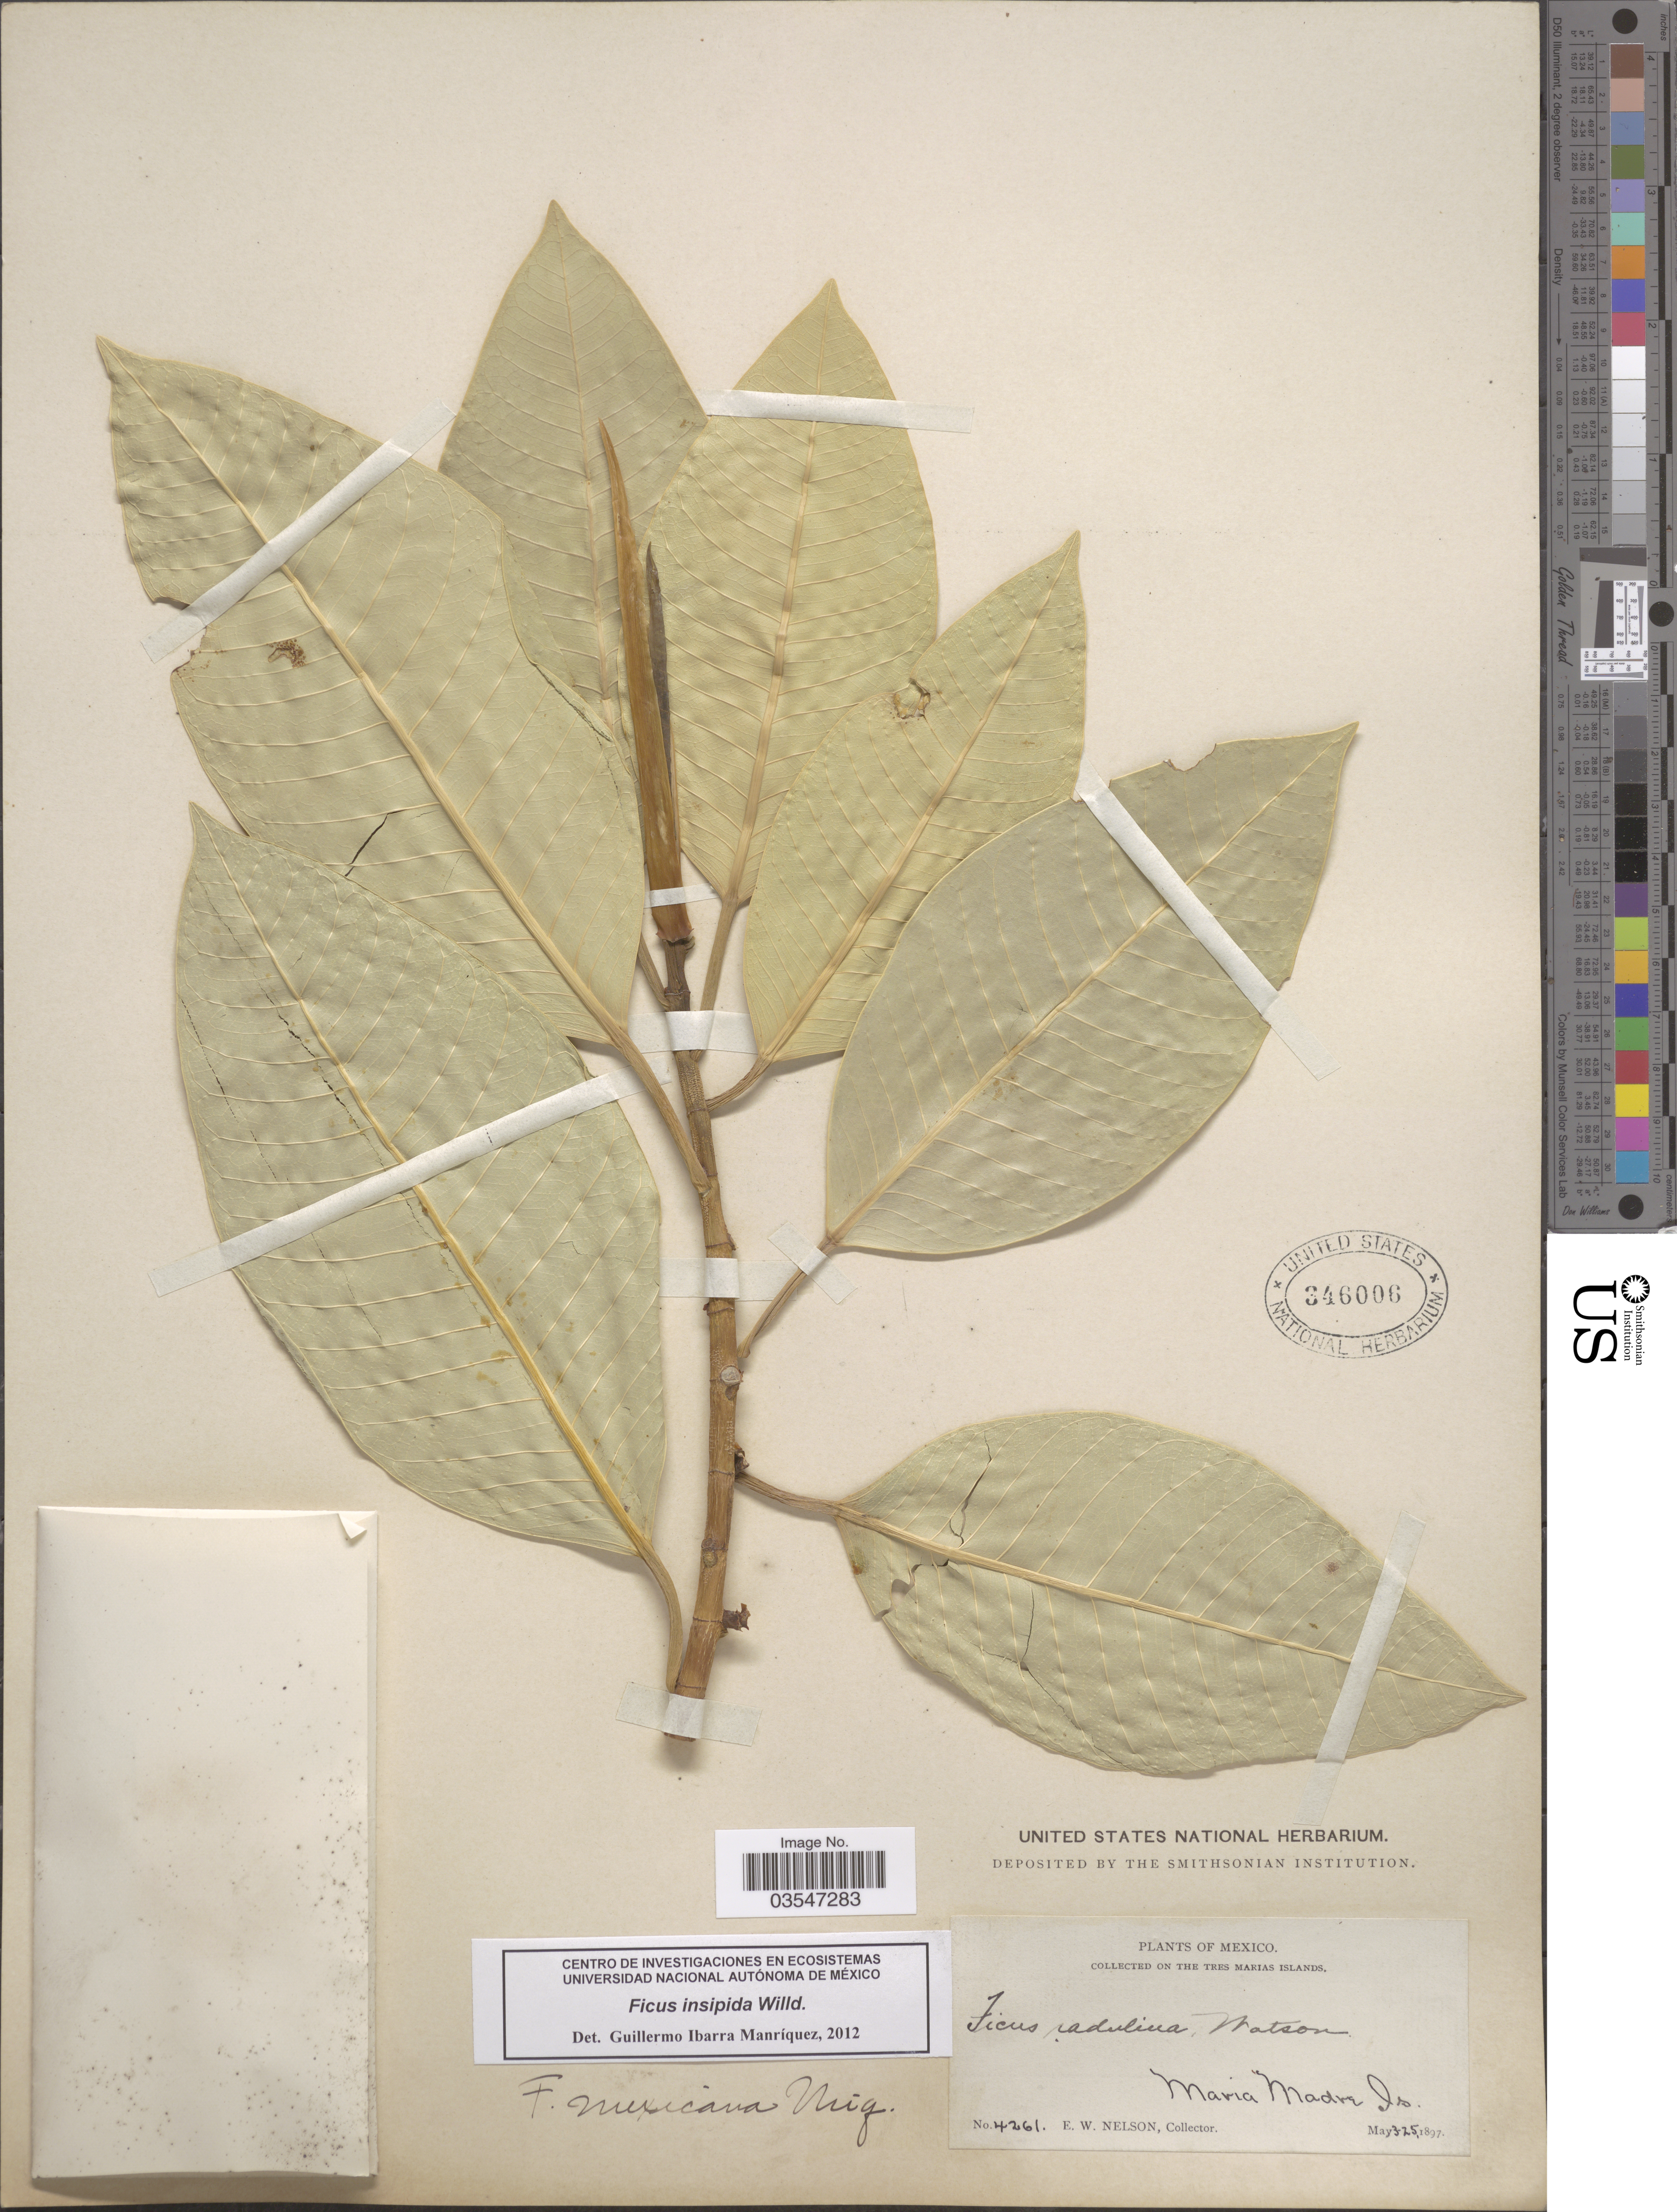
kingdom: Plantae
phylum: Tracheophyta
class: Magnoliopsida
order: Rosales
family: Moraceae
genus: Ficus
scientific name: Ficus insipida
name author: Willd.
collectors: E. W. Nelson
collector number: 4261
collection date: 1897-05-03/1897-05-25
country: Mexico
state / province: Nayarit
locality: Tres Marias Islands. Maria Madre Is.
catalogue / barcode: US 346006